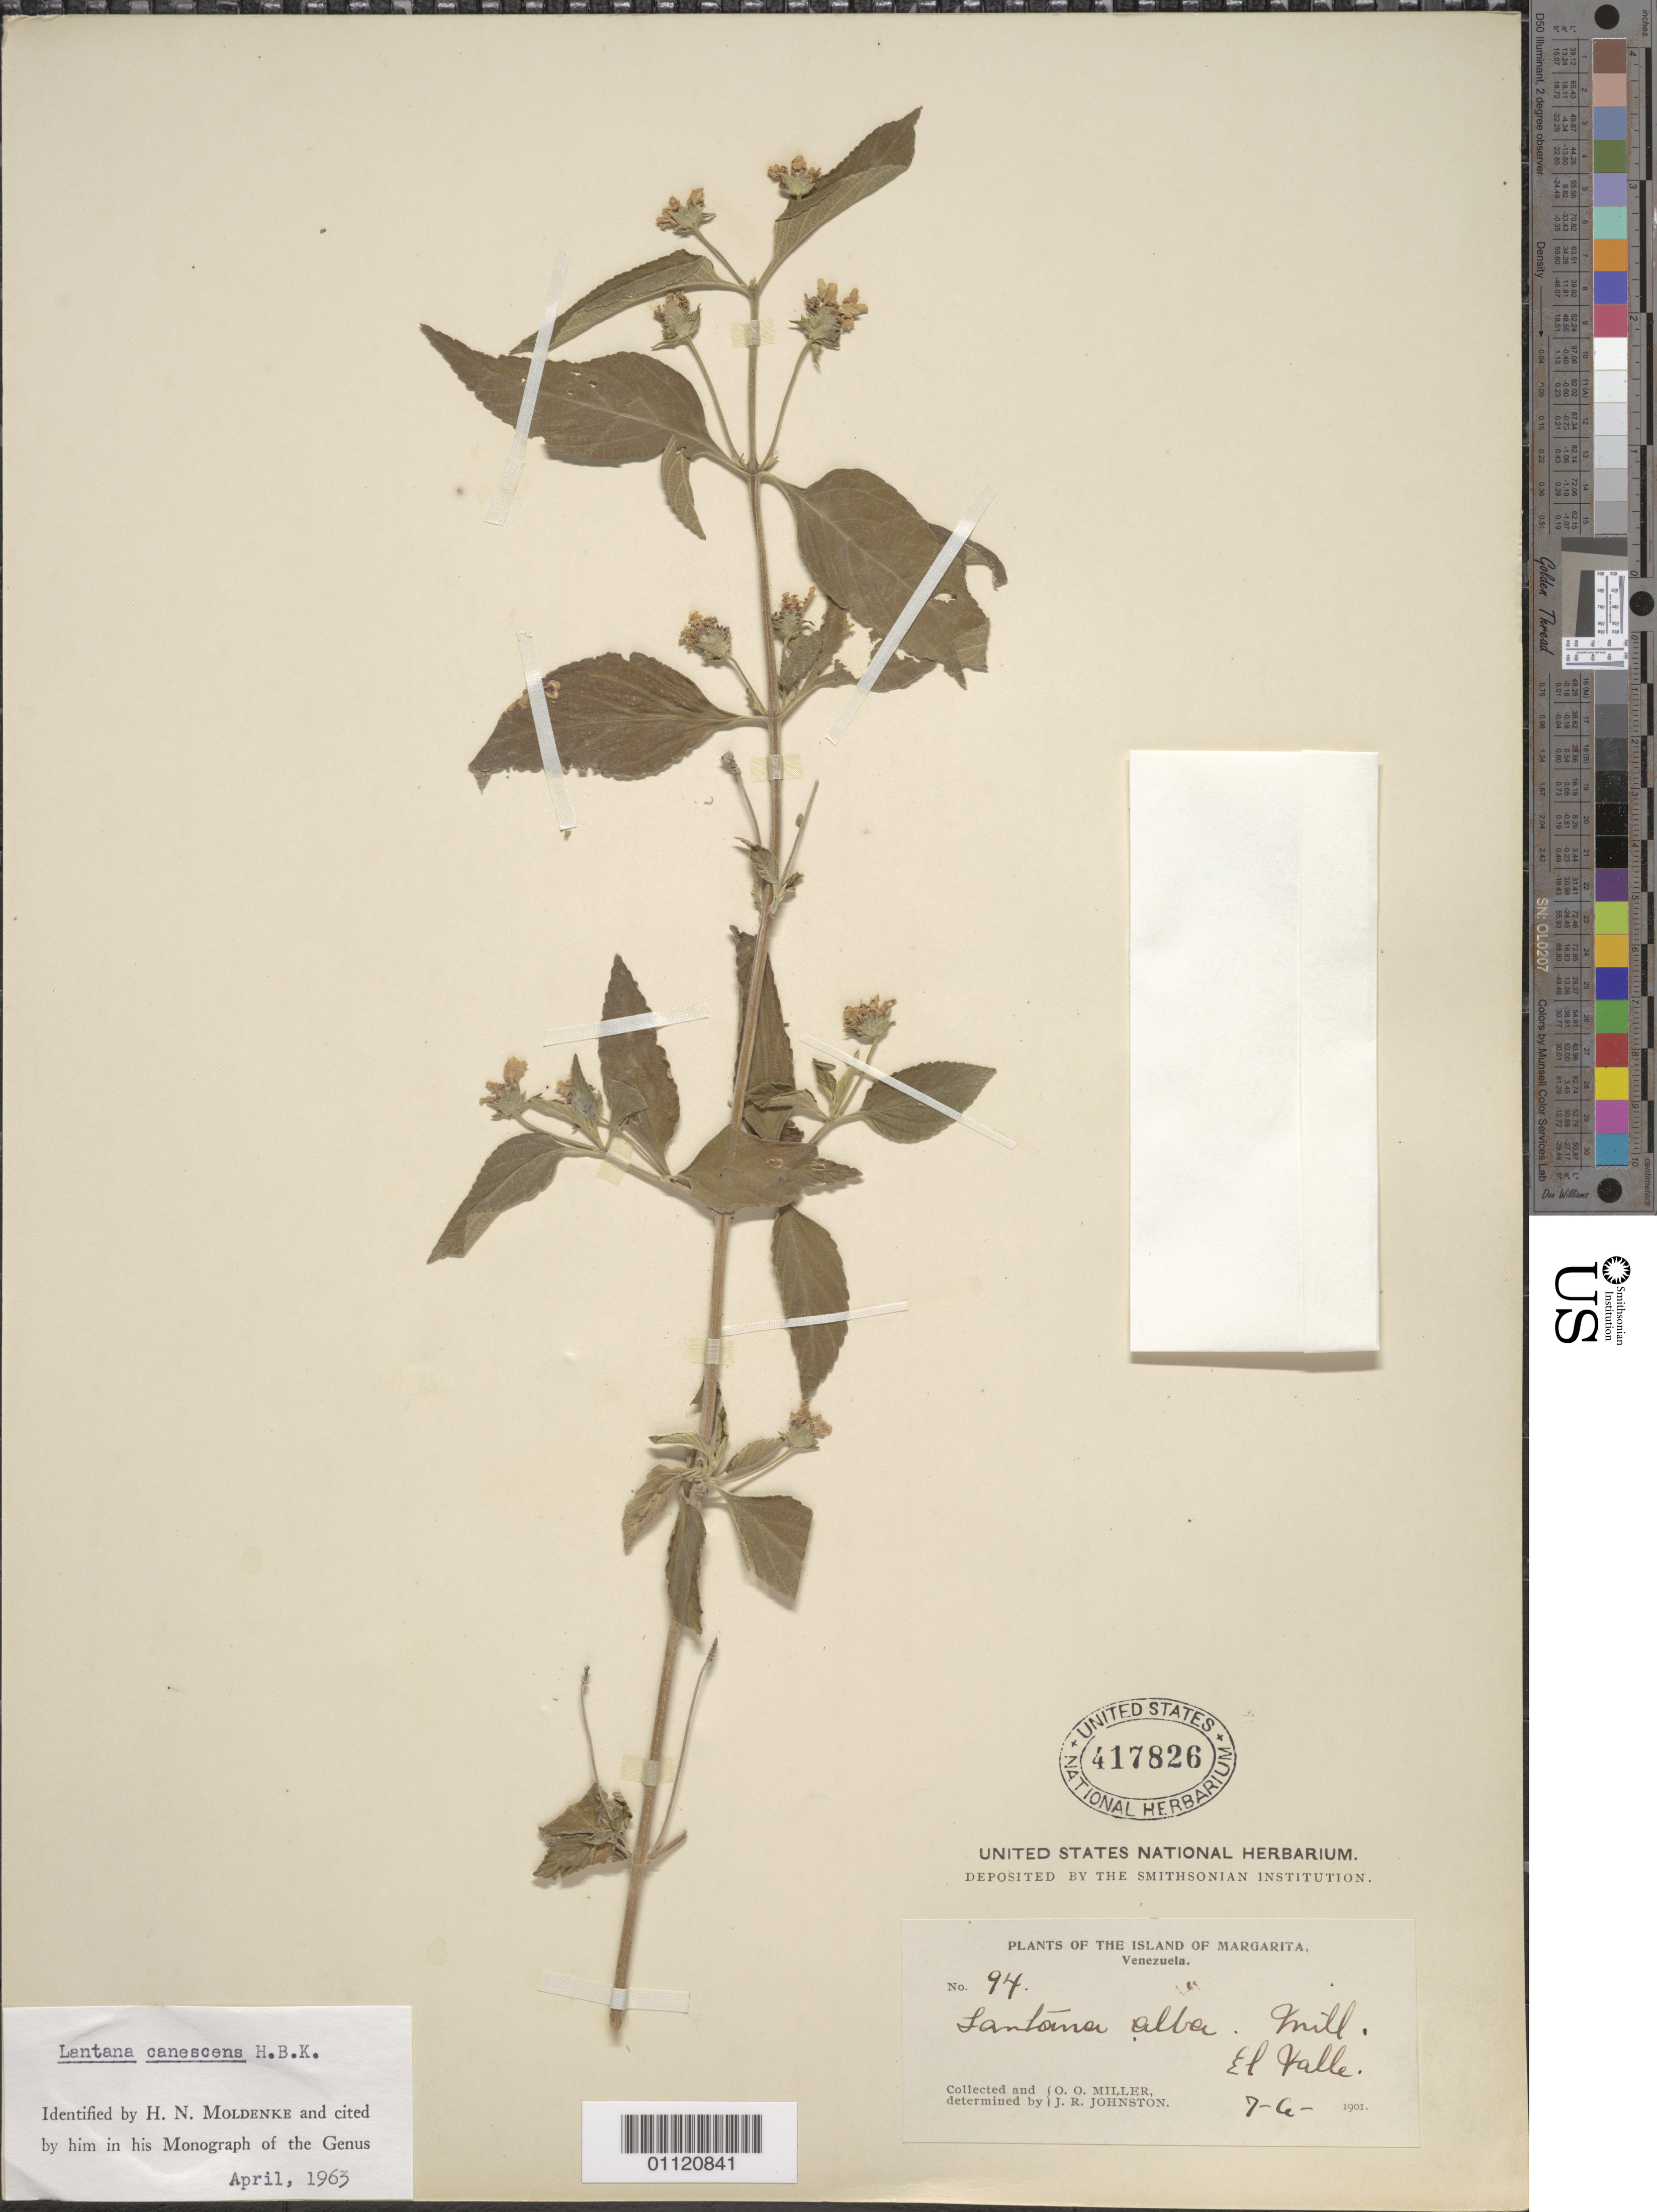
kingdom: Plantae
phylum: Tracheophyta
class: Magnoliopsida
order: Lamiales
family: Verbenaceae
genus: Lantana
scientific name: Lantana canescens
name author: Kunth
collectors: O. O. Miller & J. Johnston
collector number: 94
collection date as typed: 07 Jul 1901 or 06 Jun 1901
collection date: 1901-06-06 or 1901-07-07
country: Venezuela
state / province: Nueva Esparta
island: Margarita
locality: El Valle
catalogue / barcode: US 417826